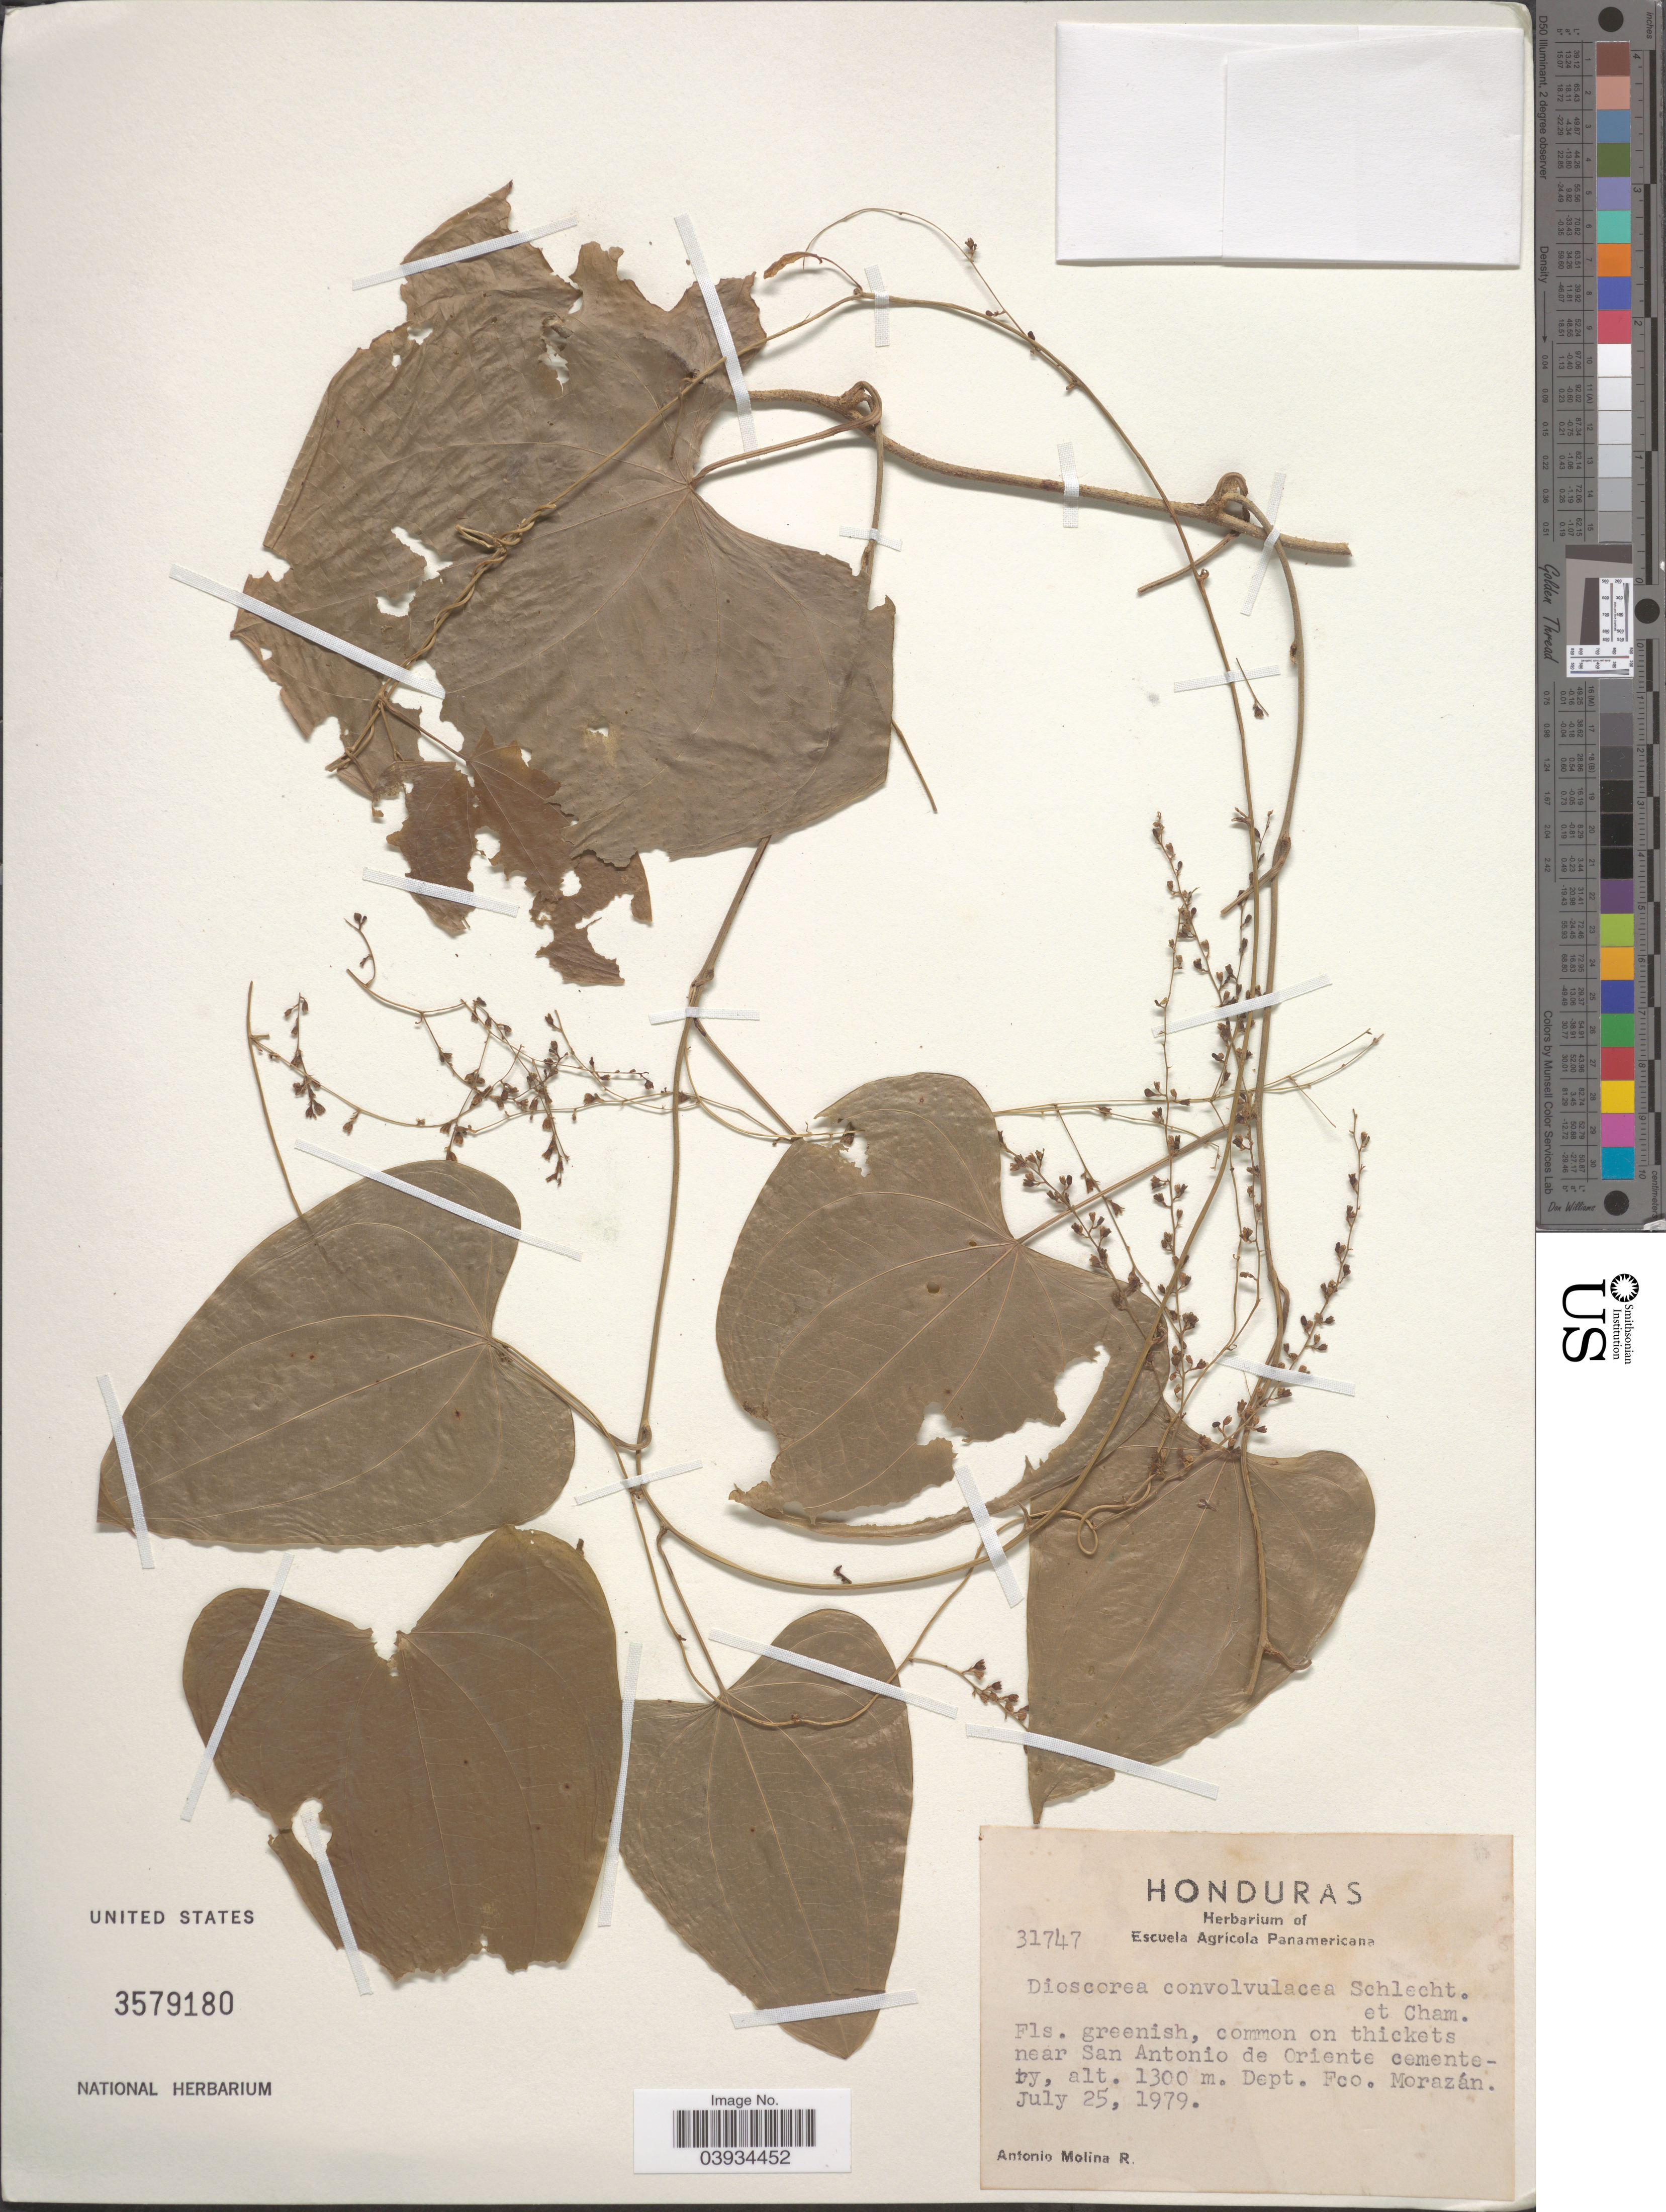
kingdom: Plantae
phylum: Tracheophyta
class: Liliopsida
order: Dioscoreales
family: Dioscoreaceae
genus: Dioscorea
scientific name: Dioscorea convolvulacea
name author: Schltdl. & Cham.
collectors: A. Molina R.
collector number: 31747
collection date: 1979-07-25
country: Honduras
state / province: Fco. Morazán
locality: On thickets near San Antonio de Oriente cemetery, Dept. Fco. Morazán.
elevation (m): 1300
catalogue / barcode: US 3579180